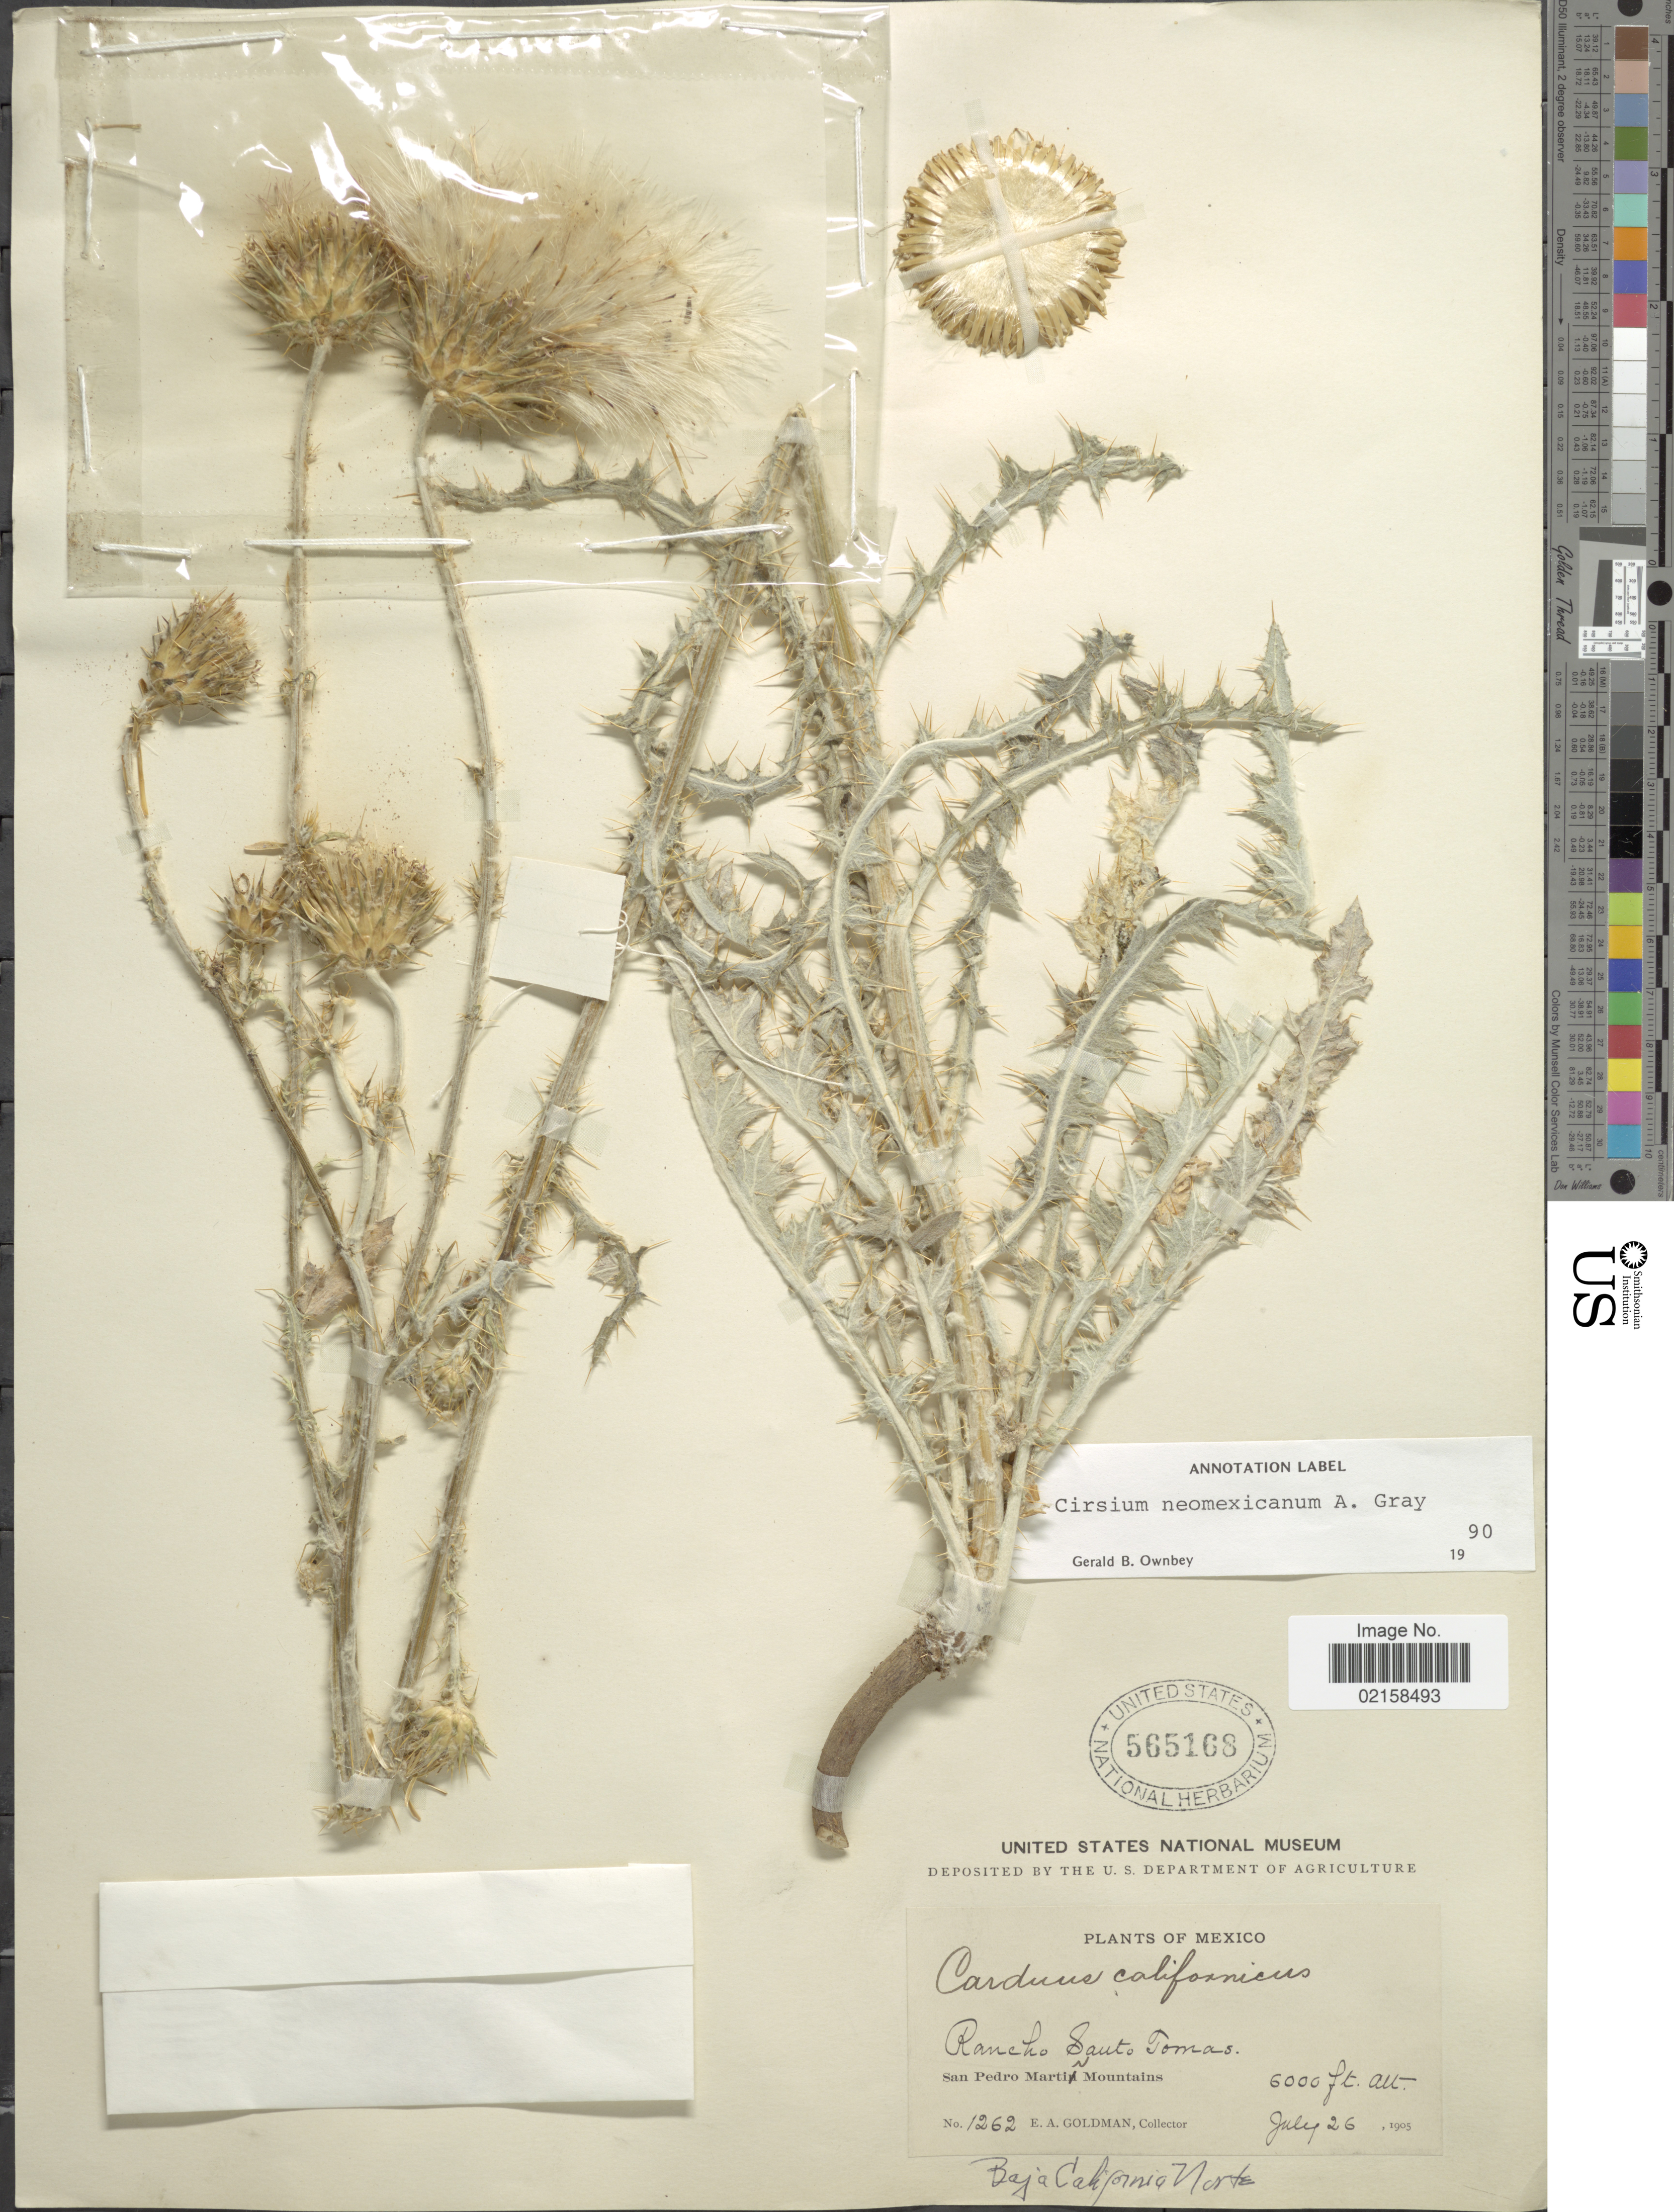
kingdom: Plantae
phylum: Tracheophyta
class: Magnoliopsida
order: Asterales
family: Asteraceae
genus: Cirsium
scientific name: Cirsium neomexicanum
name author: A. Gray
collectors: E. A. Goldman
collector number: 1262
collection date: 1905-07-26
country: Mexico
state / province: Baja California Norte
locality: Rancho Santo Tomas, San Pedro Martin Mountains.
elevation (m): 1829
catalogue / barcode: US 565168